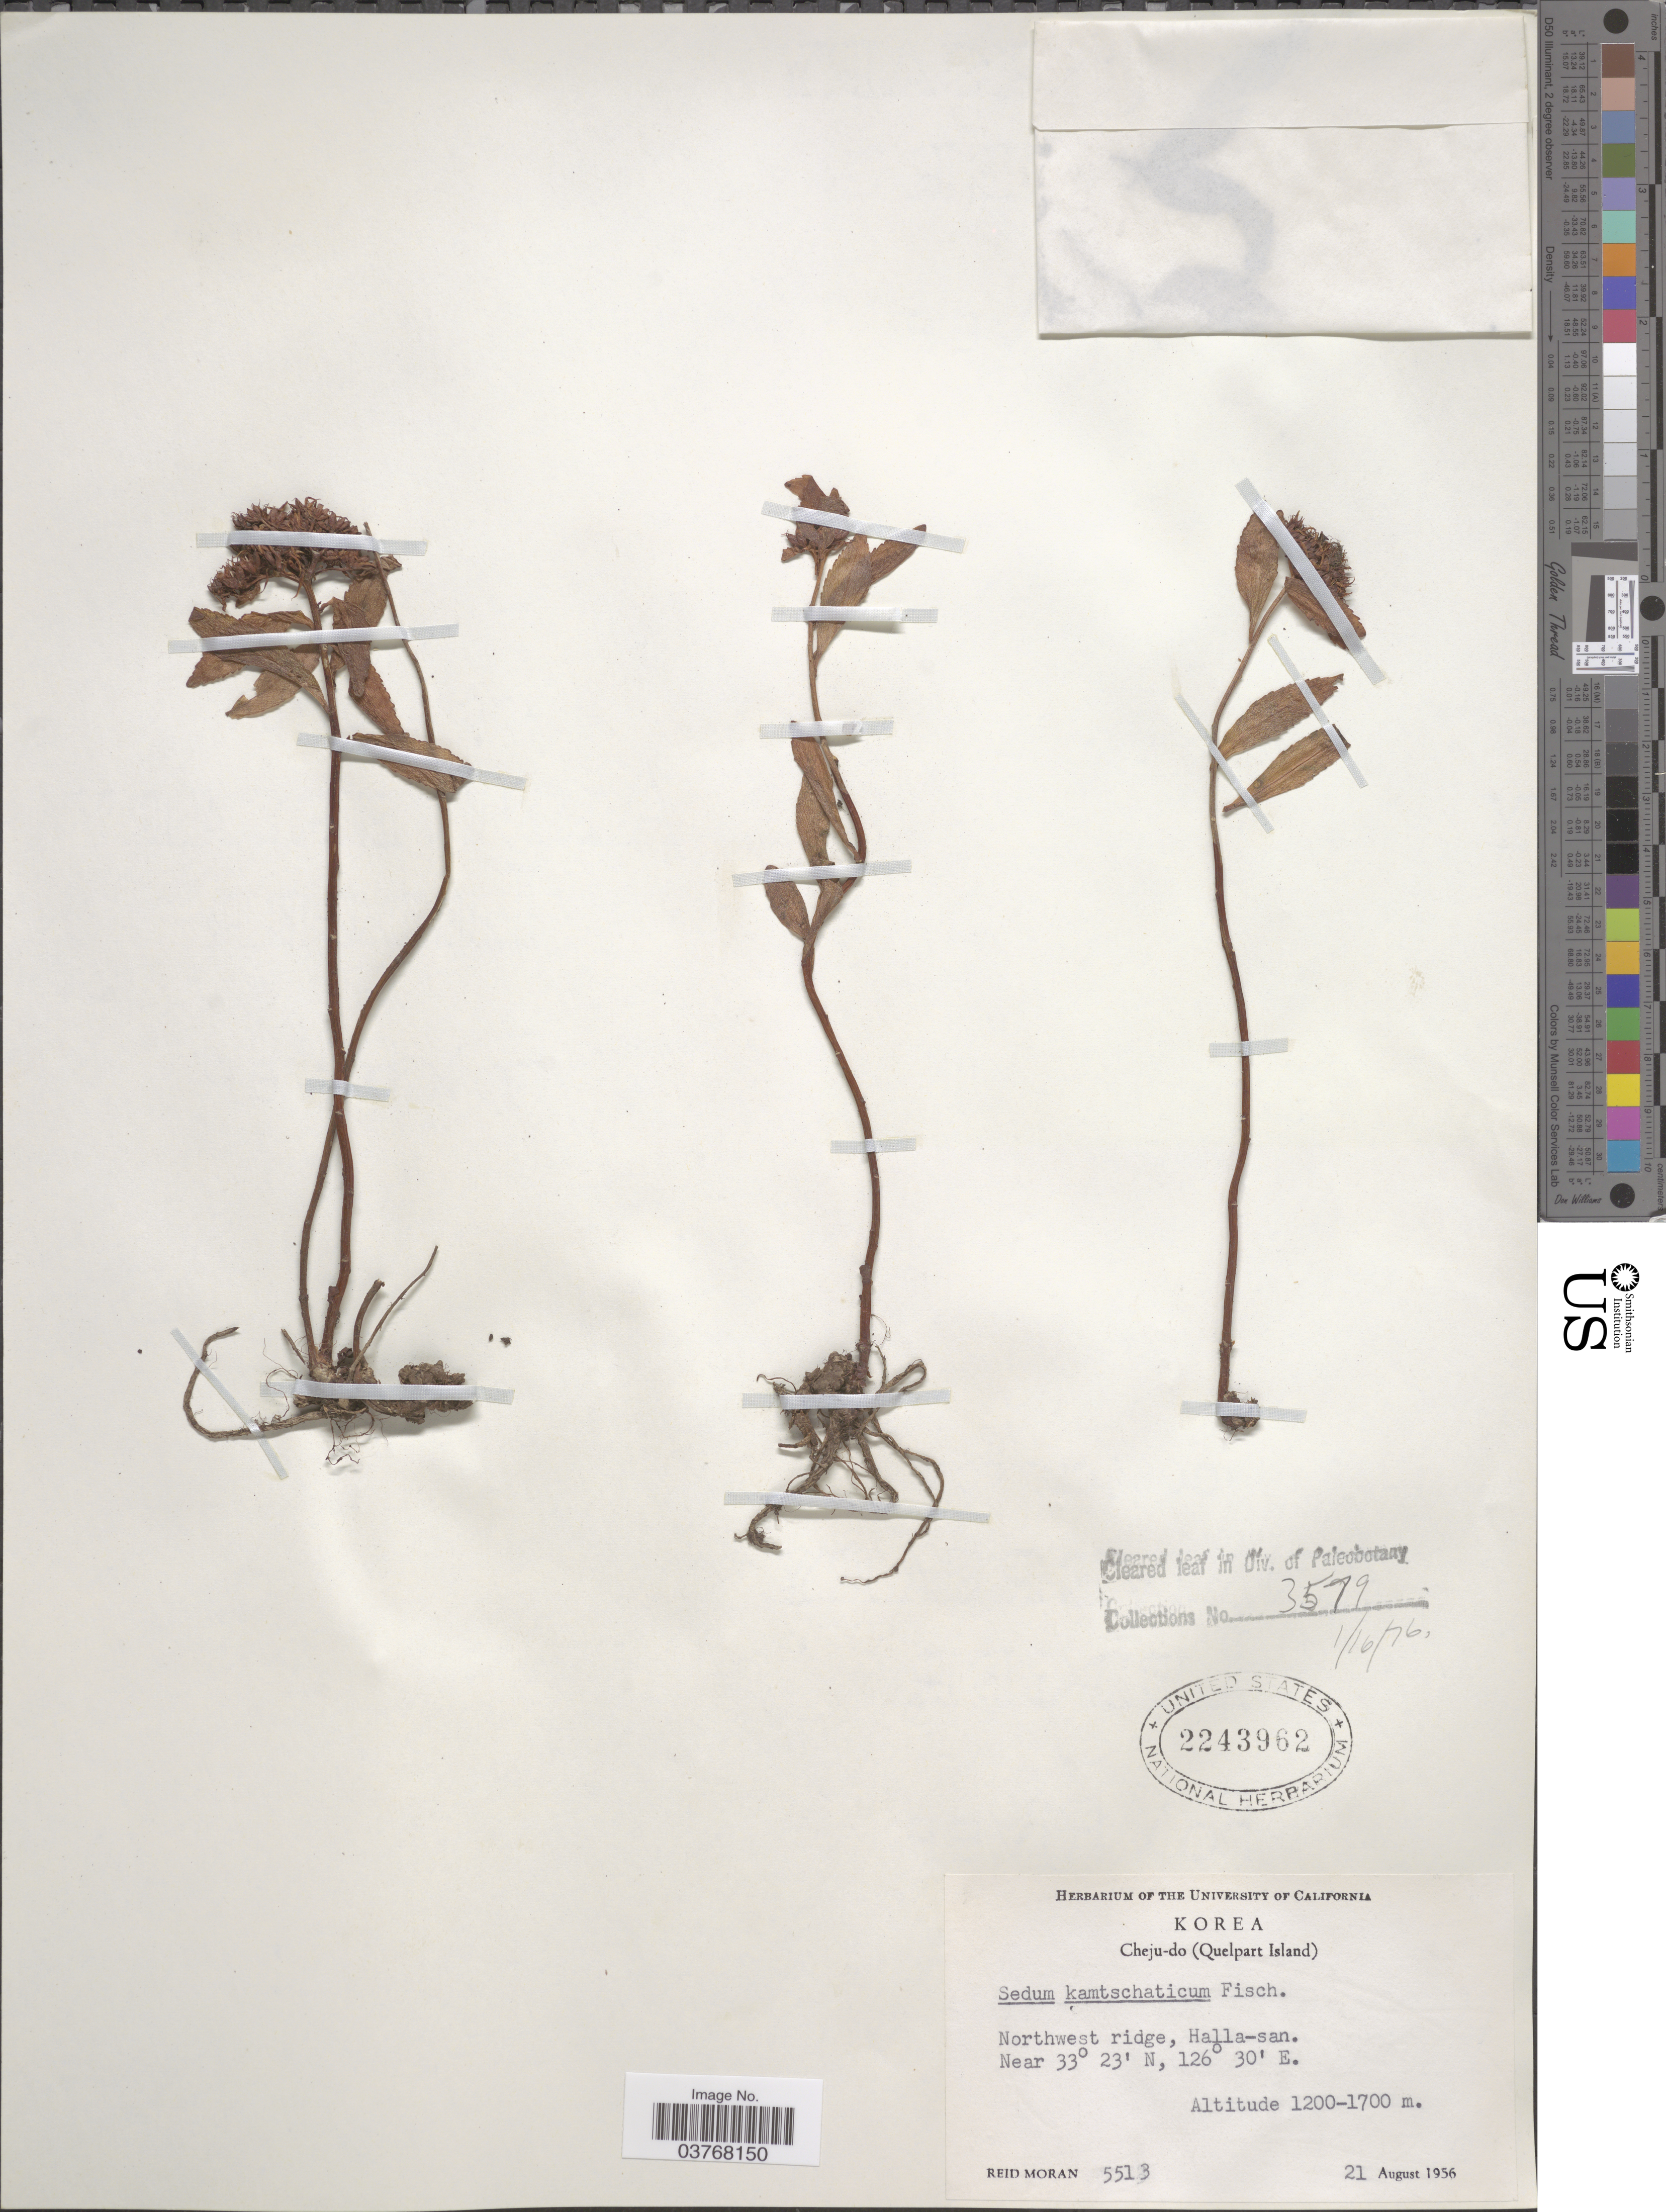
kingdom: Plantae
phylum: Tracheophyta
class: Magnoliopsida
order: Saxifragales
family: Crassulaceae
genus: Sedum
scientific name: Sedum kamtschaticum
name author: Fisch. & C.A. Mey.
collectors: R. V. Moran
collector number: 5513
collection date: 1956-08-21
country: South Korea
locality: Cheju-do (Quelpart Island). Northwest ridge, Halla-san.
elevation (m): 1200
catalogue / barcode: US 2243962